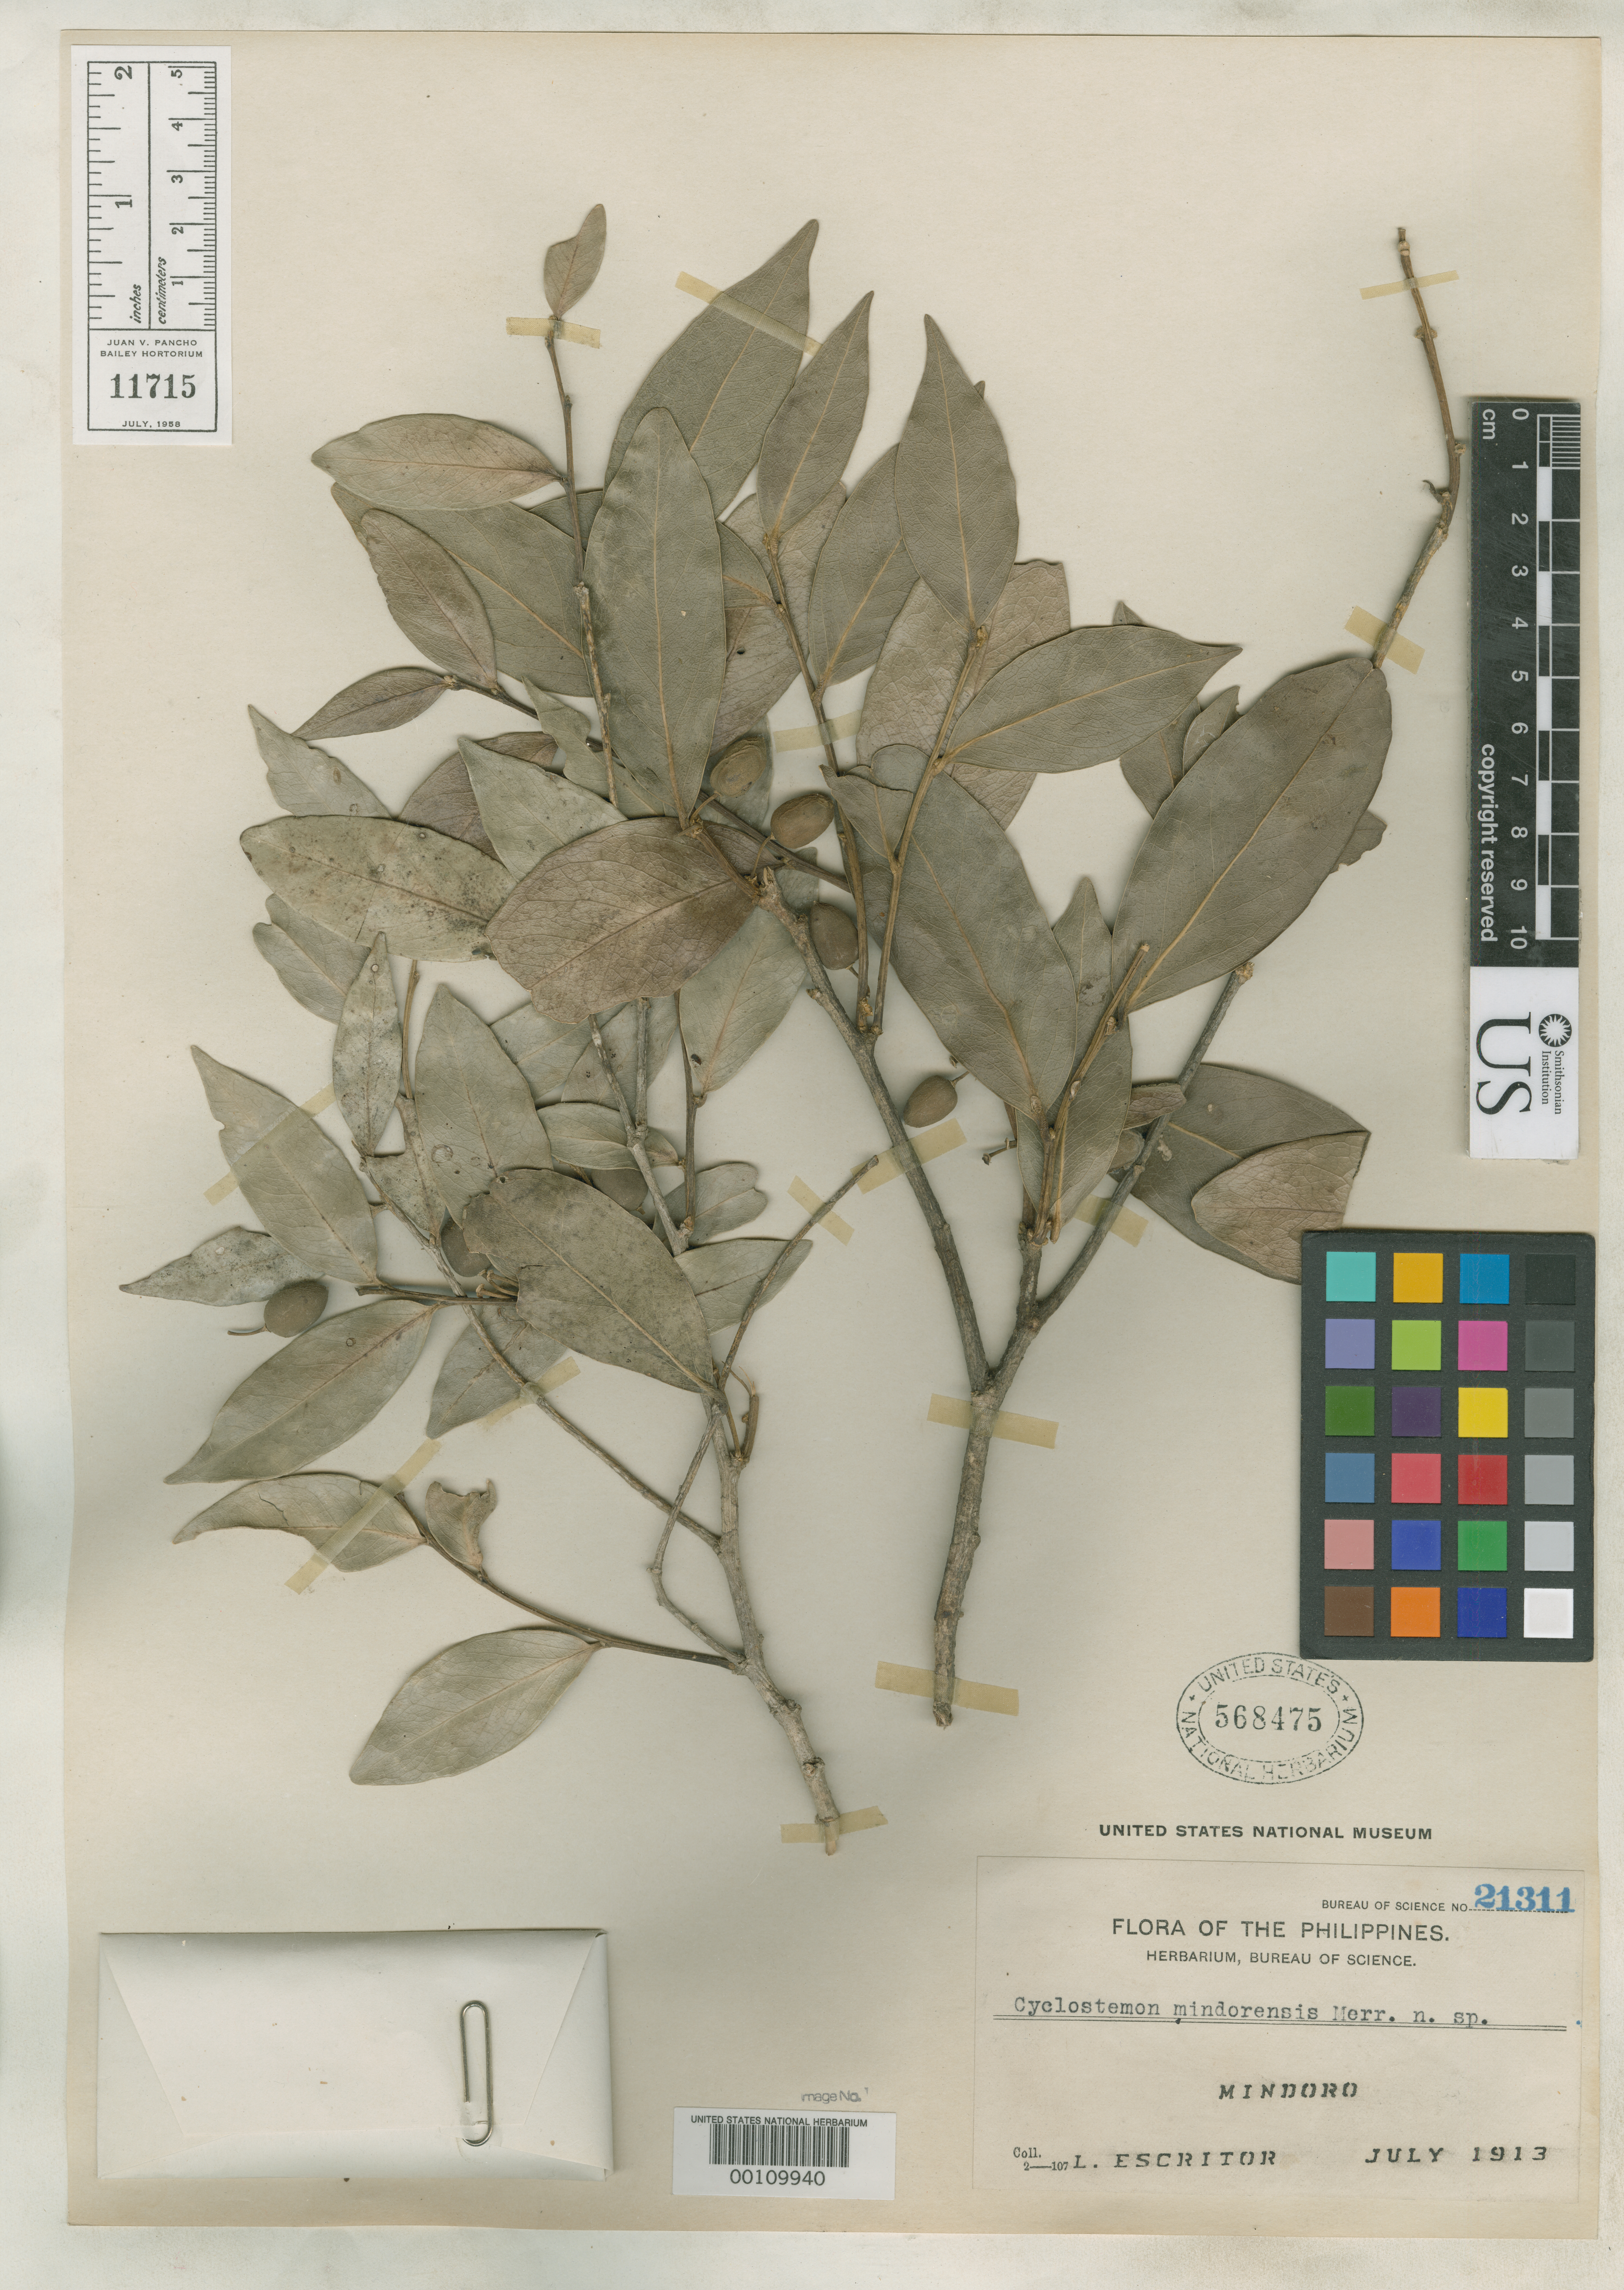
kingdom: Plantae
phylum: Tracheophyta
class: Magnoliopsida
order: Malpighiales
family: Putranjivaceae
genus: Cyclostemon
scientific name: Cyclostemon mindorensis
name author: Merr.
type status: Type Collection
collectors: L. Escritor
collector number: Bur. Sci. 21311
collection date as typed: Jul 1913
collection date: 1913-07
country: Philippines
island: Mindoro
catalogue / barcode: US 568475